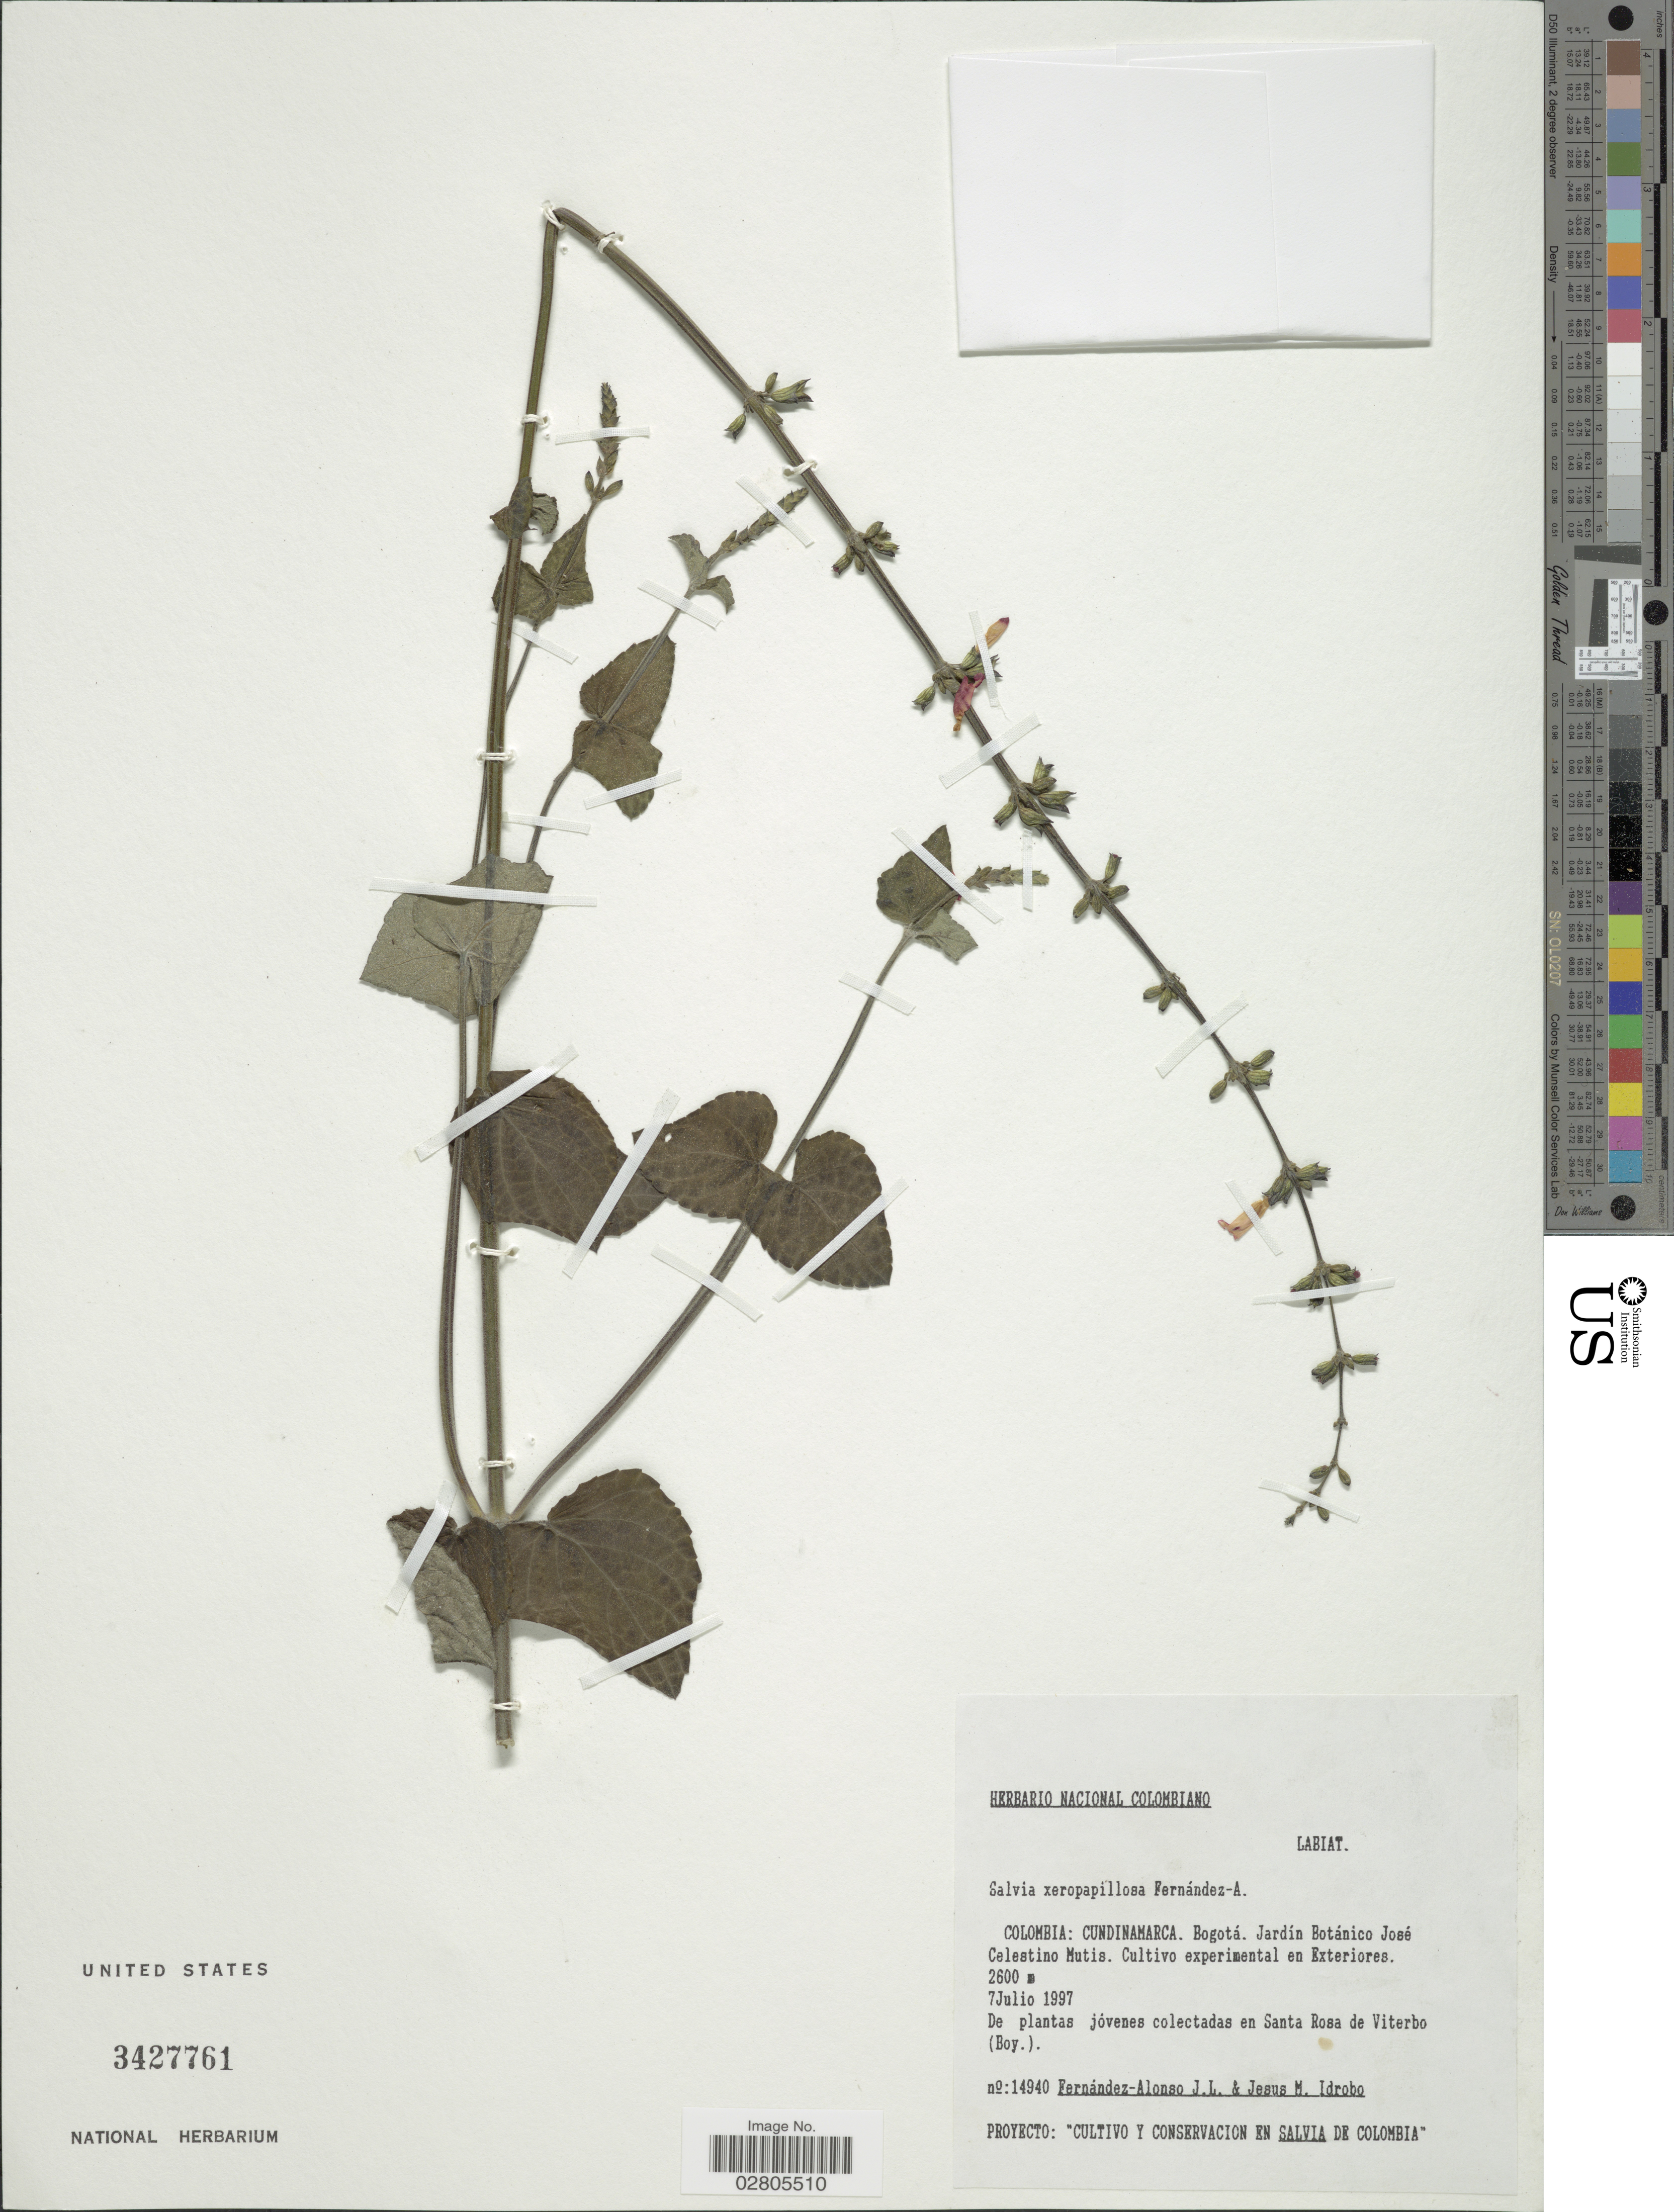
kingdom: Plantae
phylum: Tracheophyta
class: Magnoliopsida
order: Lamiales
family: Lamiaceae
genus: Salvia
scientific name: Salvia xeropapillosa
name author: Fern. Alonso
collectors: J. L. Fernández-Alonso & J. M. Idrobo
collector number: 14940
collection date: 1997-07-07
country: Colombia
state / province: Cundinamarca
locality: Bogotá. Jardín Botánico José Celestino Mutis. Cultivo experimental en Exteriores.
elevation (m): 2600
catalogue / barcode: US 3427761